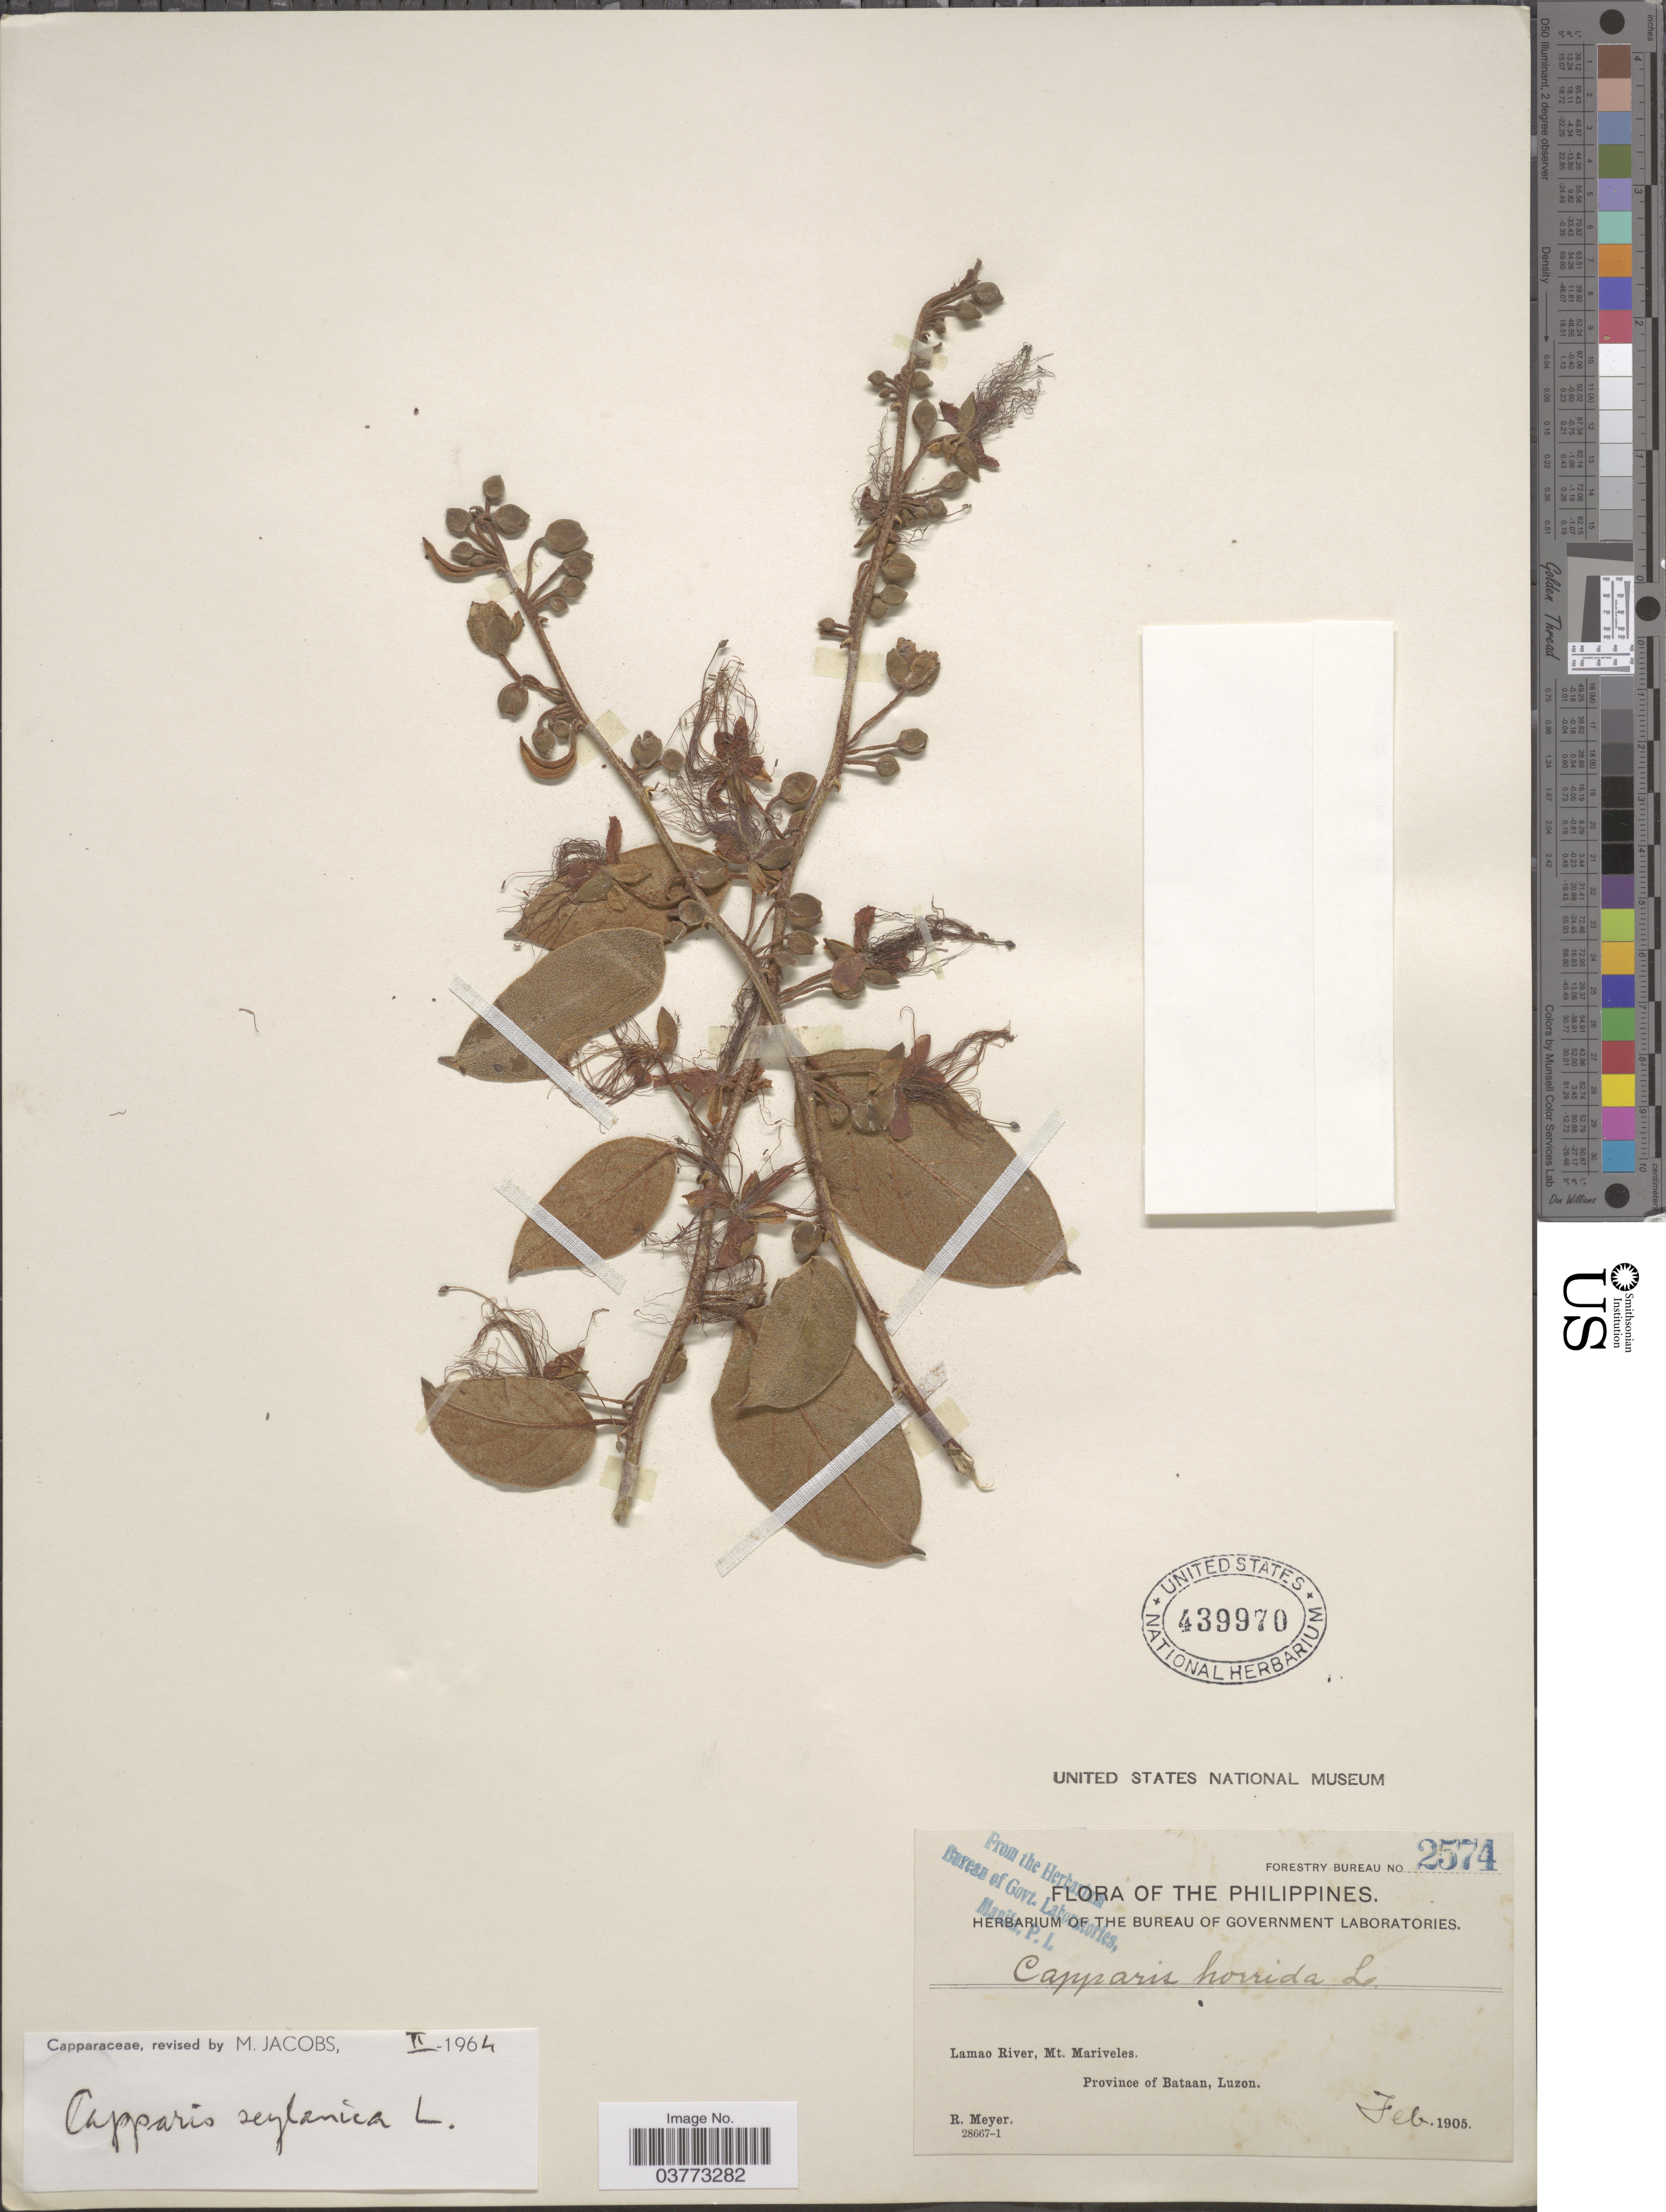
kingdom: Plantae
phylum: Tracheophyta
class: Magnoliopsida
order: Brassicales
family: Capparaceae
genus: Capparis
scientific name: Capparis zeylanica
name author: L.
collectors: R. Meyer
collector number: Forestry Bureau 2574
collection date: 1905-02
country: Philippines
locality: The Philippines. Lamao River, Mt. Mariveles. Province of Bataan, Luzon.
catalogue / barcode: US 439970